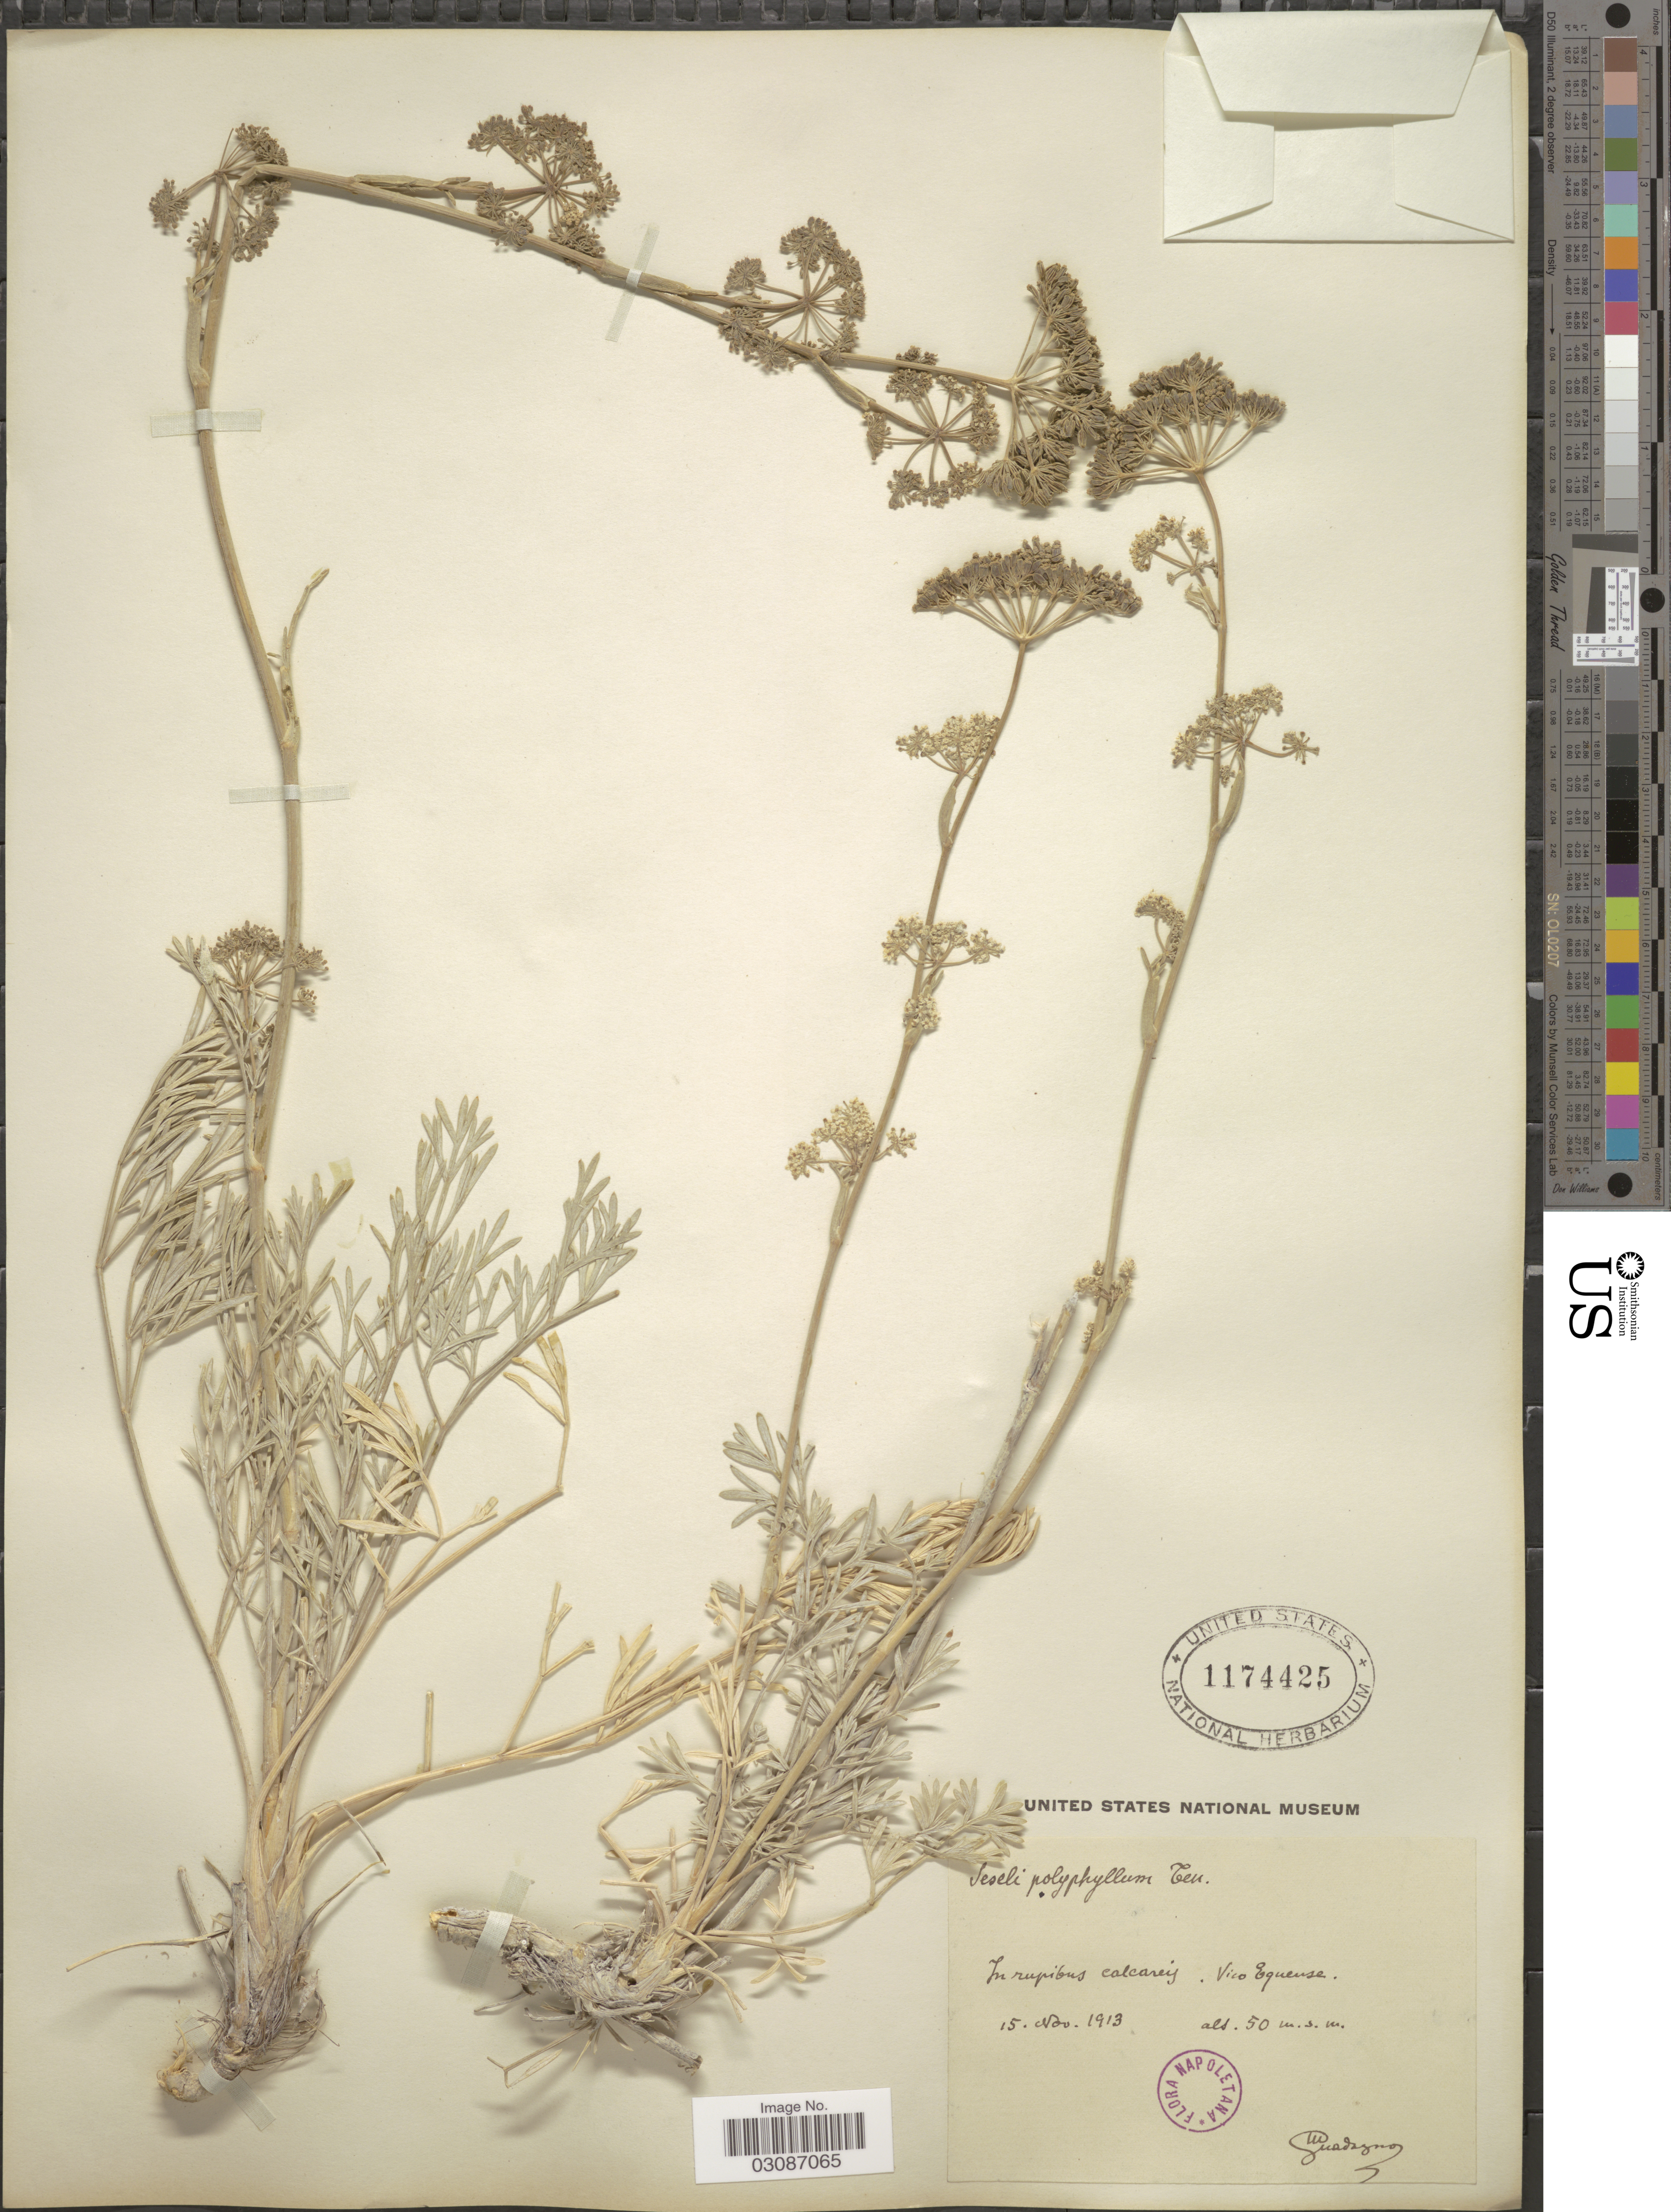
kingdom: Plantae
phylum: Tracheophyta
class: Magnoliopsida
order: Apiales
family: Apiaceae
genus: Seseli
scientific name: Seseli polyphyllum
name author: Ten.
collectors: M. Guadagno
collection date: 1913-11-15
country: Italy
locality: In rupibus calcareis. Vico Equense. Napoletana.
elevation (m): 50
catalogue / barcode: US 1174425